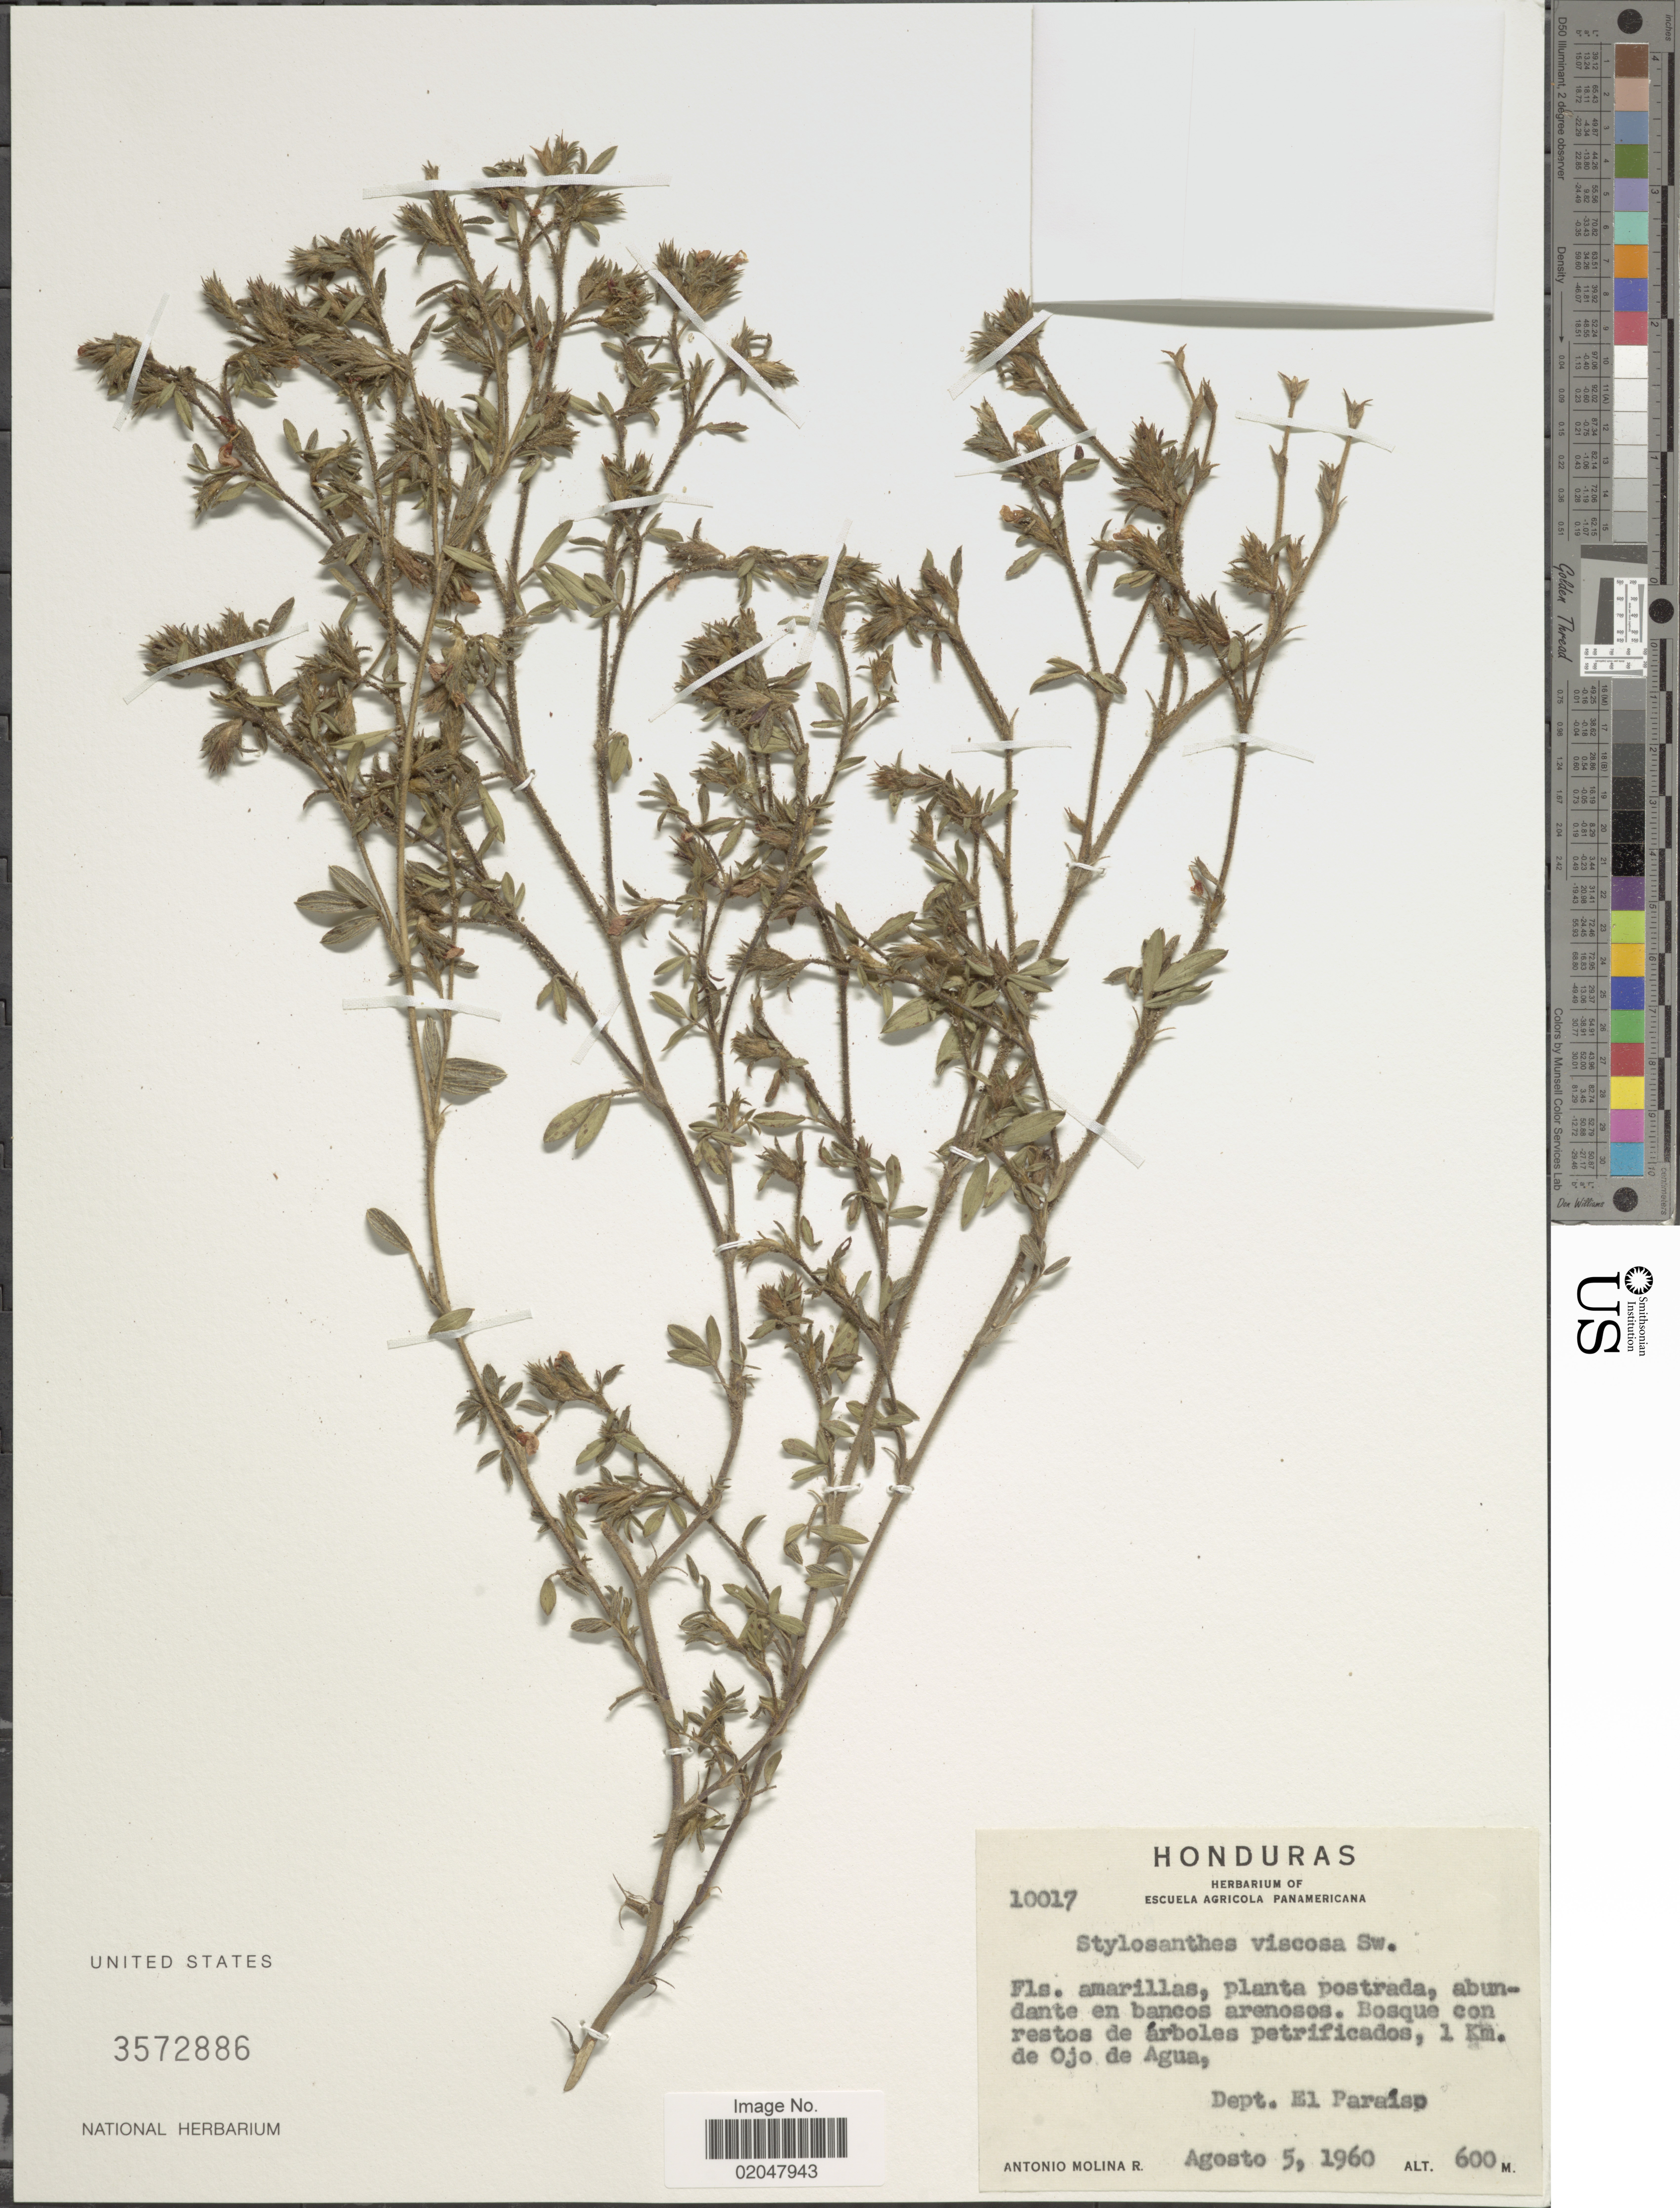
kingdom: Plantae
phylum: Tracheophyta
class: Magnoliopsida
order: Fabales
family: Fabaceae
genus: Stylosanthes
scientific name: Stylosanthes viscosa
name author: Sw.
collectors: A. Molina R.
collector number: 10017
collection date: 1960-08-05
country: Honduras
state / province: El Paraíso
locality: Bosque con restos de arboles petrificados, 1 km. de Ojo de Agua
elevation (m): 600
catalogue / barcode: US 3572886